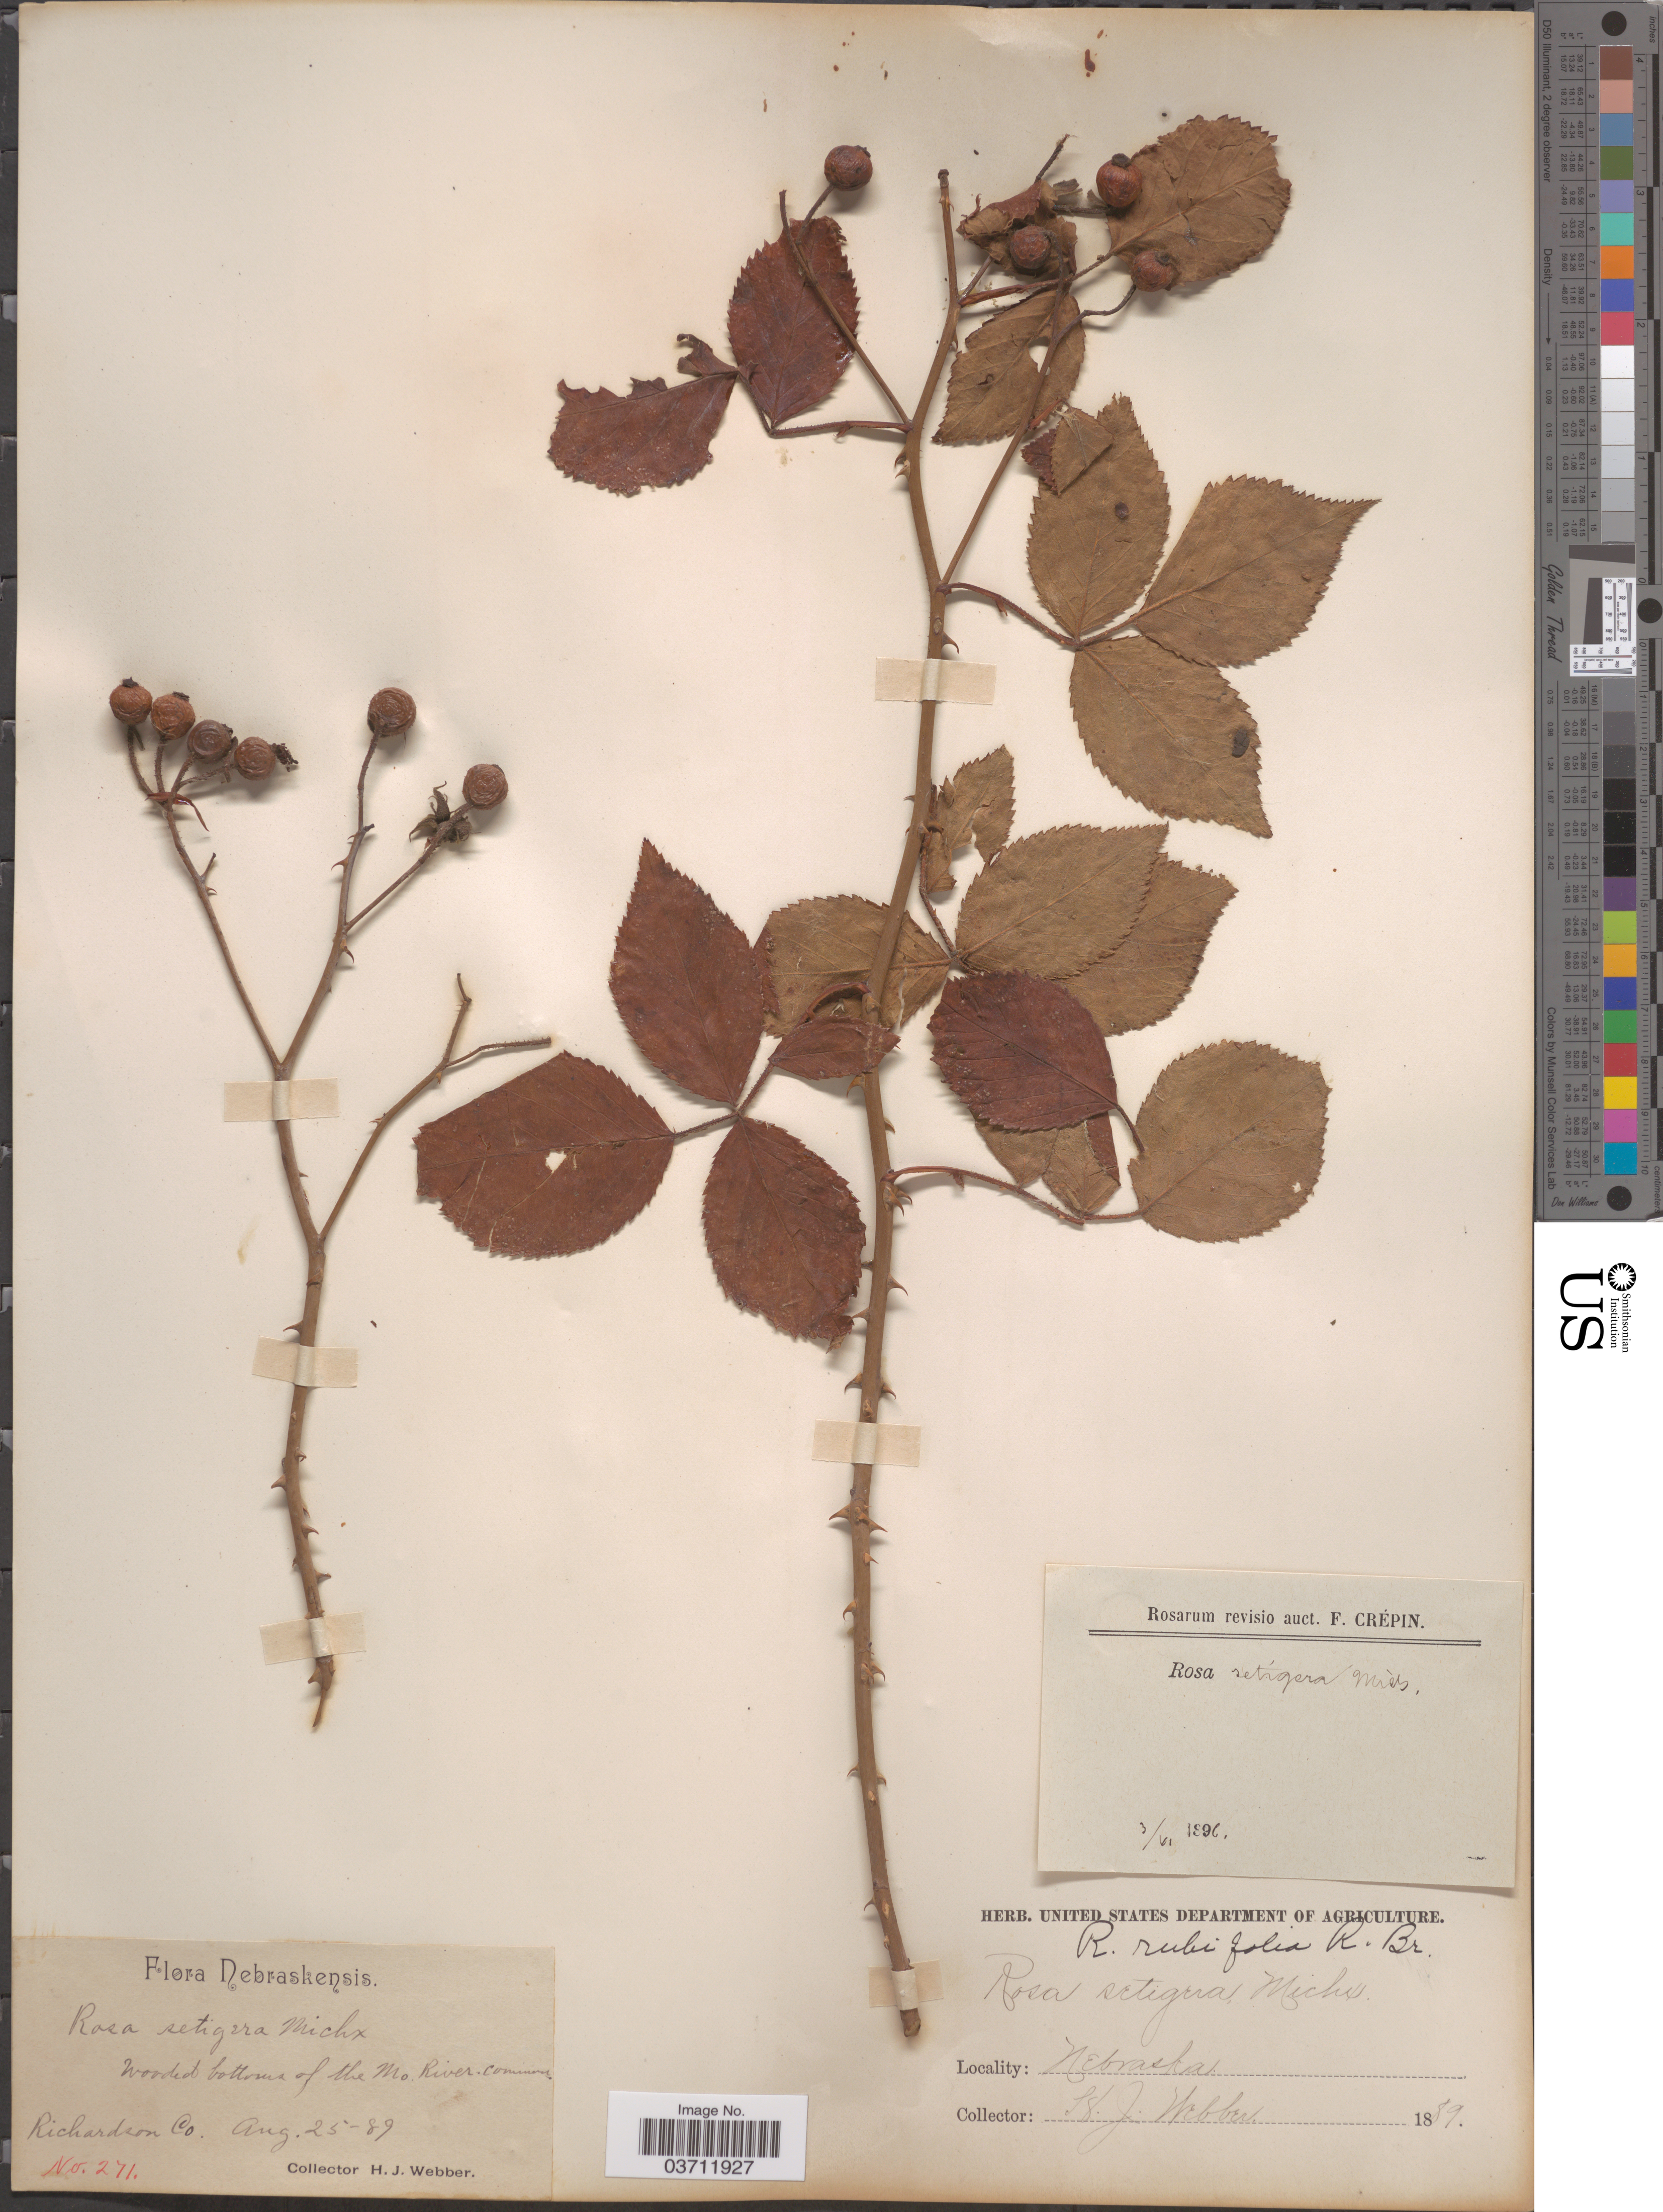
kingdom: Plantae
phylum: Tracheophyta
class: Magnoliopsida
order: Rosales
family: Rosaceae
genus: Rosa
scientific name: Rosa rubifolia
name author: R. Br.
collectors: H. Webber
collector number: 271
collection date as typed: Transcribed d/m/y: 25/8/89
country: United States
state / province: Nebraska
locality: Wooded bottoms of the Mo. River. Richardson Co.